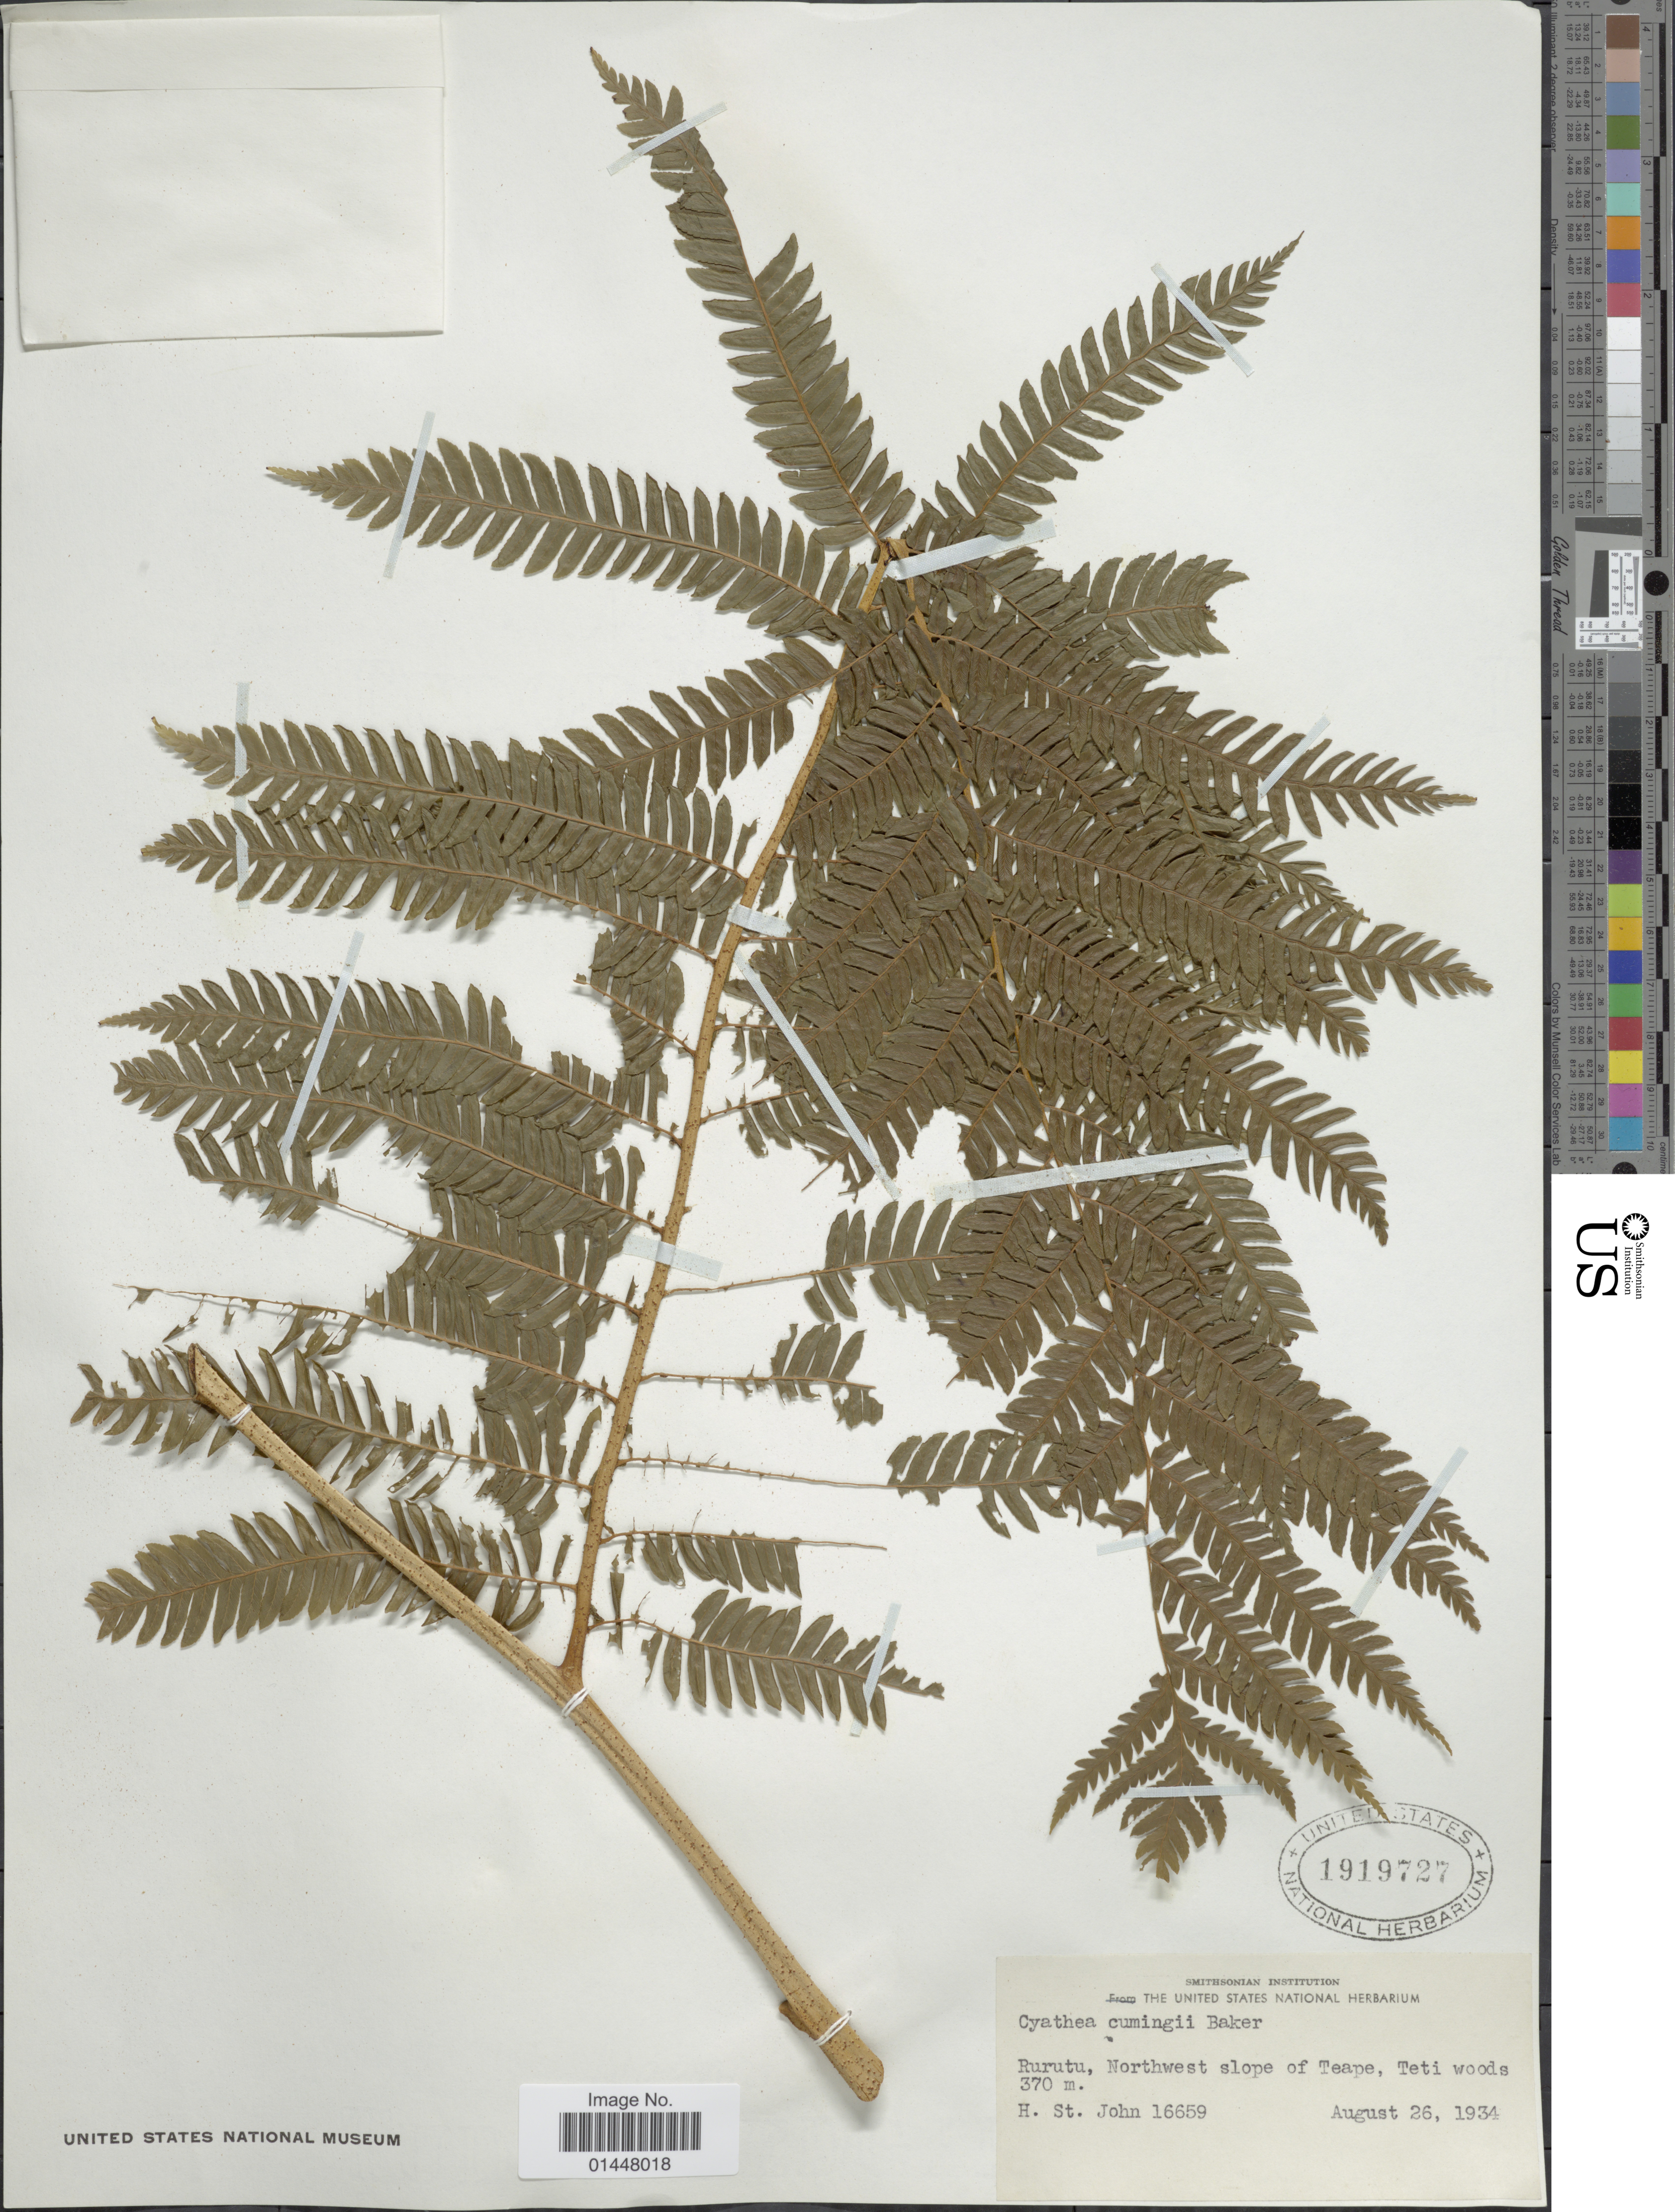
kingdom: Plantae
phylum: Tracheophyta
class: Polypodiopsida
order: Cyatheales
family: Cyatheaceae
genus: Sphaeropteris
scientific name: Sphaeropteris medullaris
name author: (G. Forst.) Bernh.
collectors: H. St. John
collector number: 16659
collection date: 1934-08-26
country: French Polynesia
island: Rurutu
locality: Rurutu, Northwest slope of Teape, Teti woods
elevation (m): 370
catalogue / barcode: US 1919727